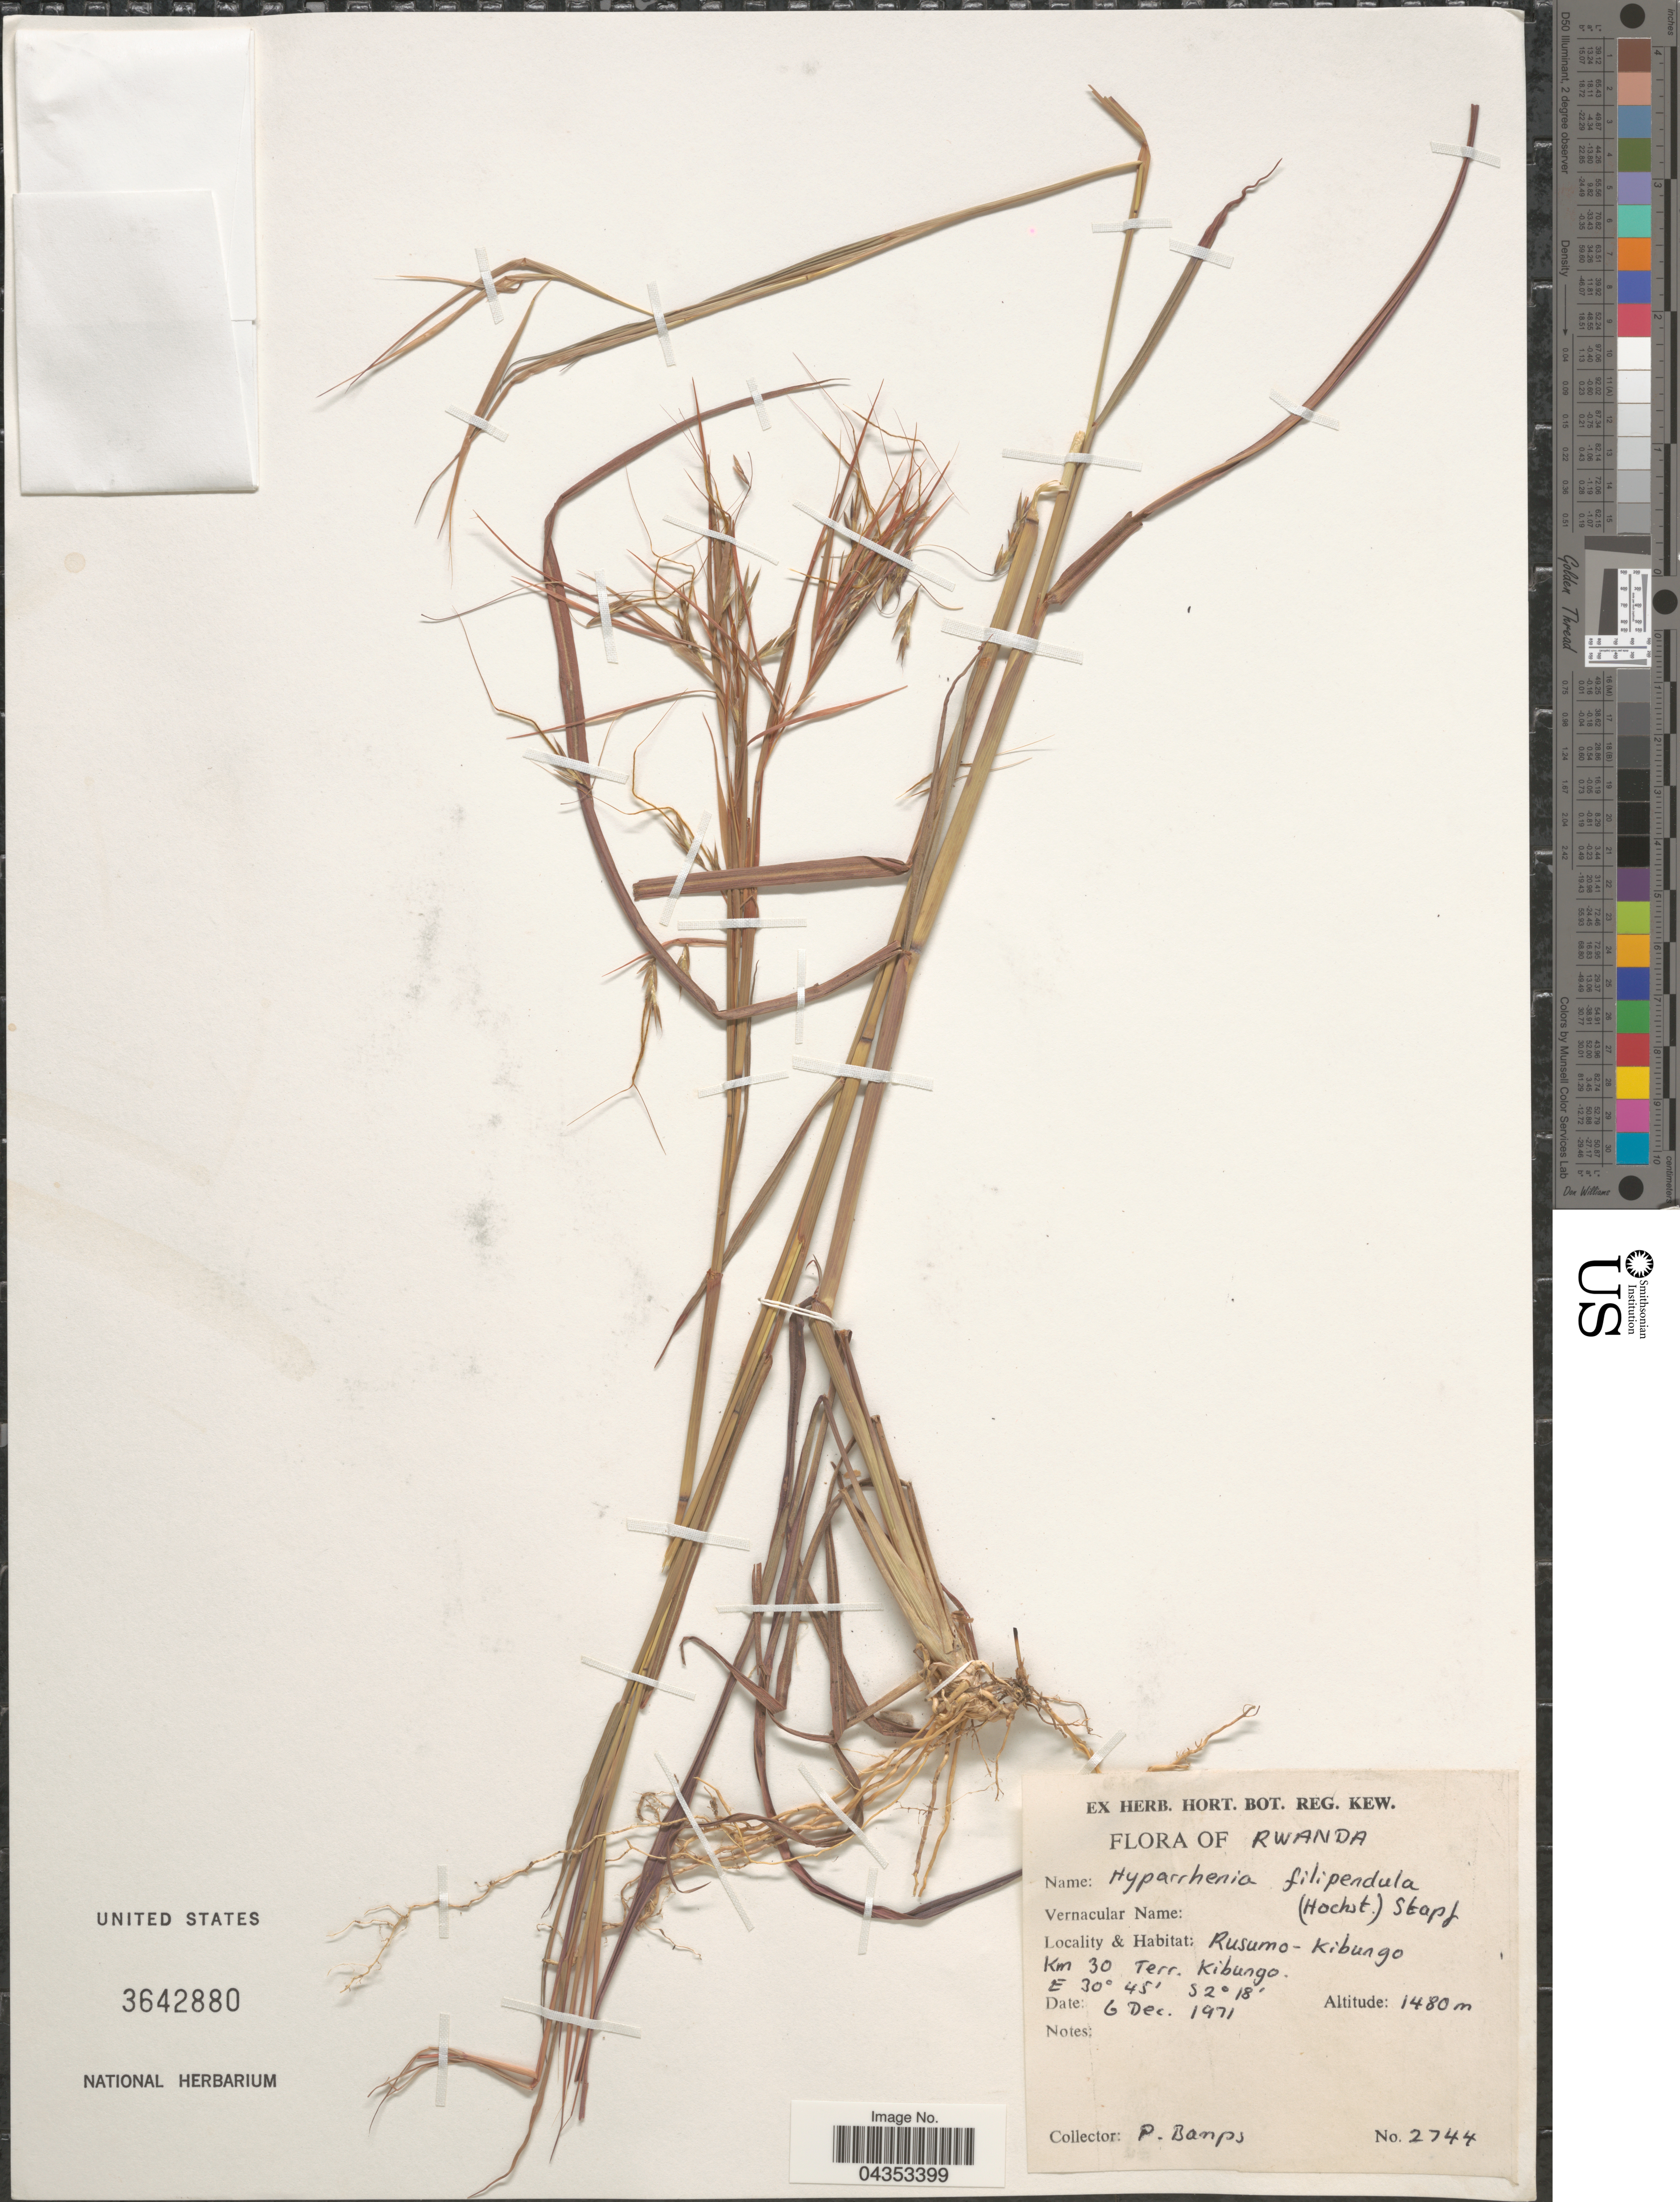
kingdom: Plantae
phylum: Tracheophyta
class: Liliopsida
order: Poales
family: Poaceae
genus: Hyparrhenia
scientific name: Hyparrhenia filipendula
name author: (Hochr.) Stapf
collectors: P. Bamps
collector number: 2744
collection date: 1971-12-06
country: Rwanda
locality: Rusumo-Kibungo Km 30 Terr. Kibungo.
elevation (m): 1480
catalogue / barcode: US 3642880